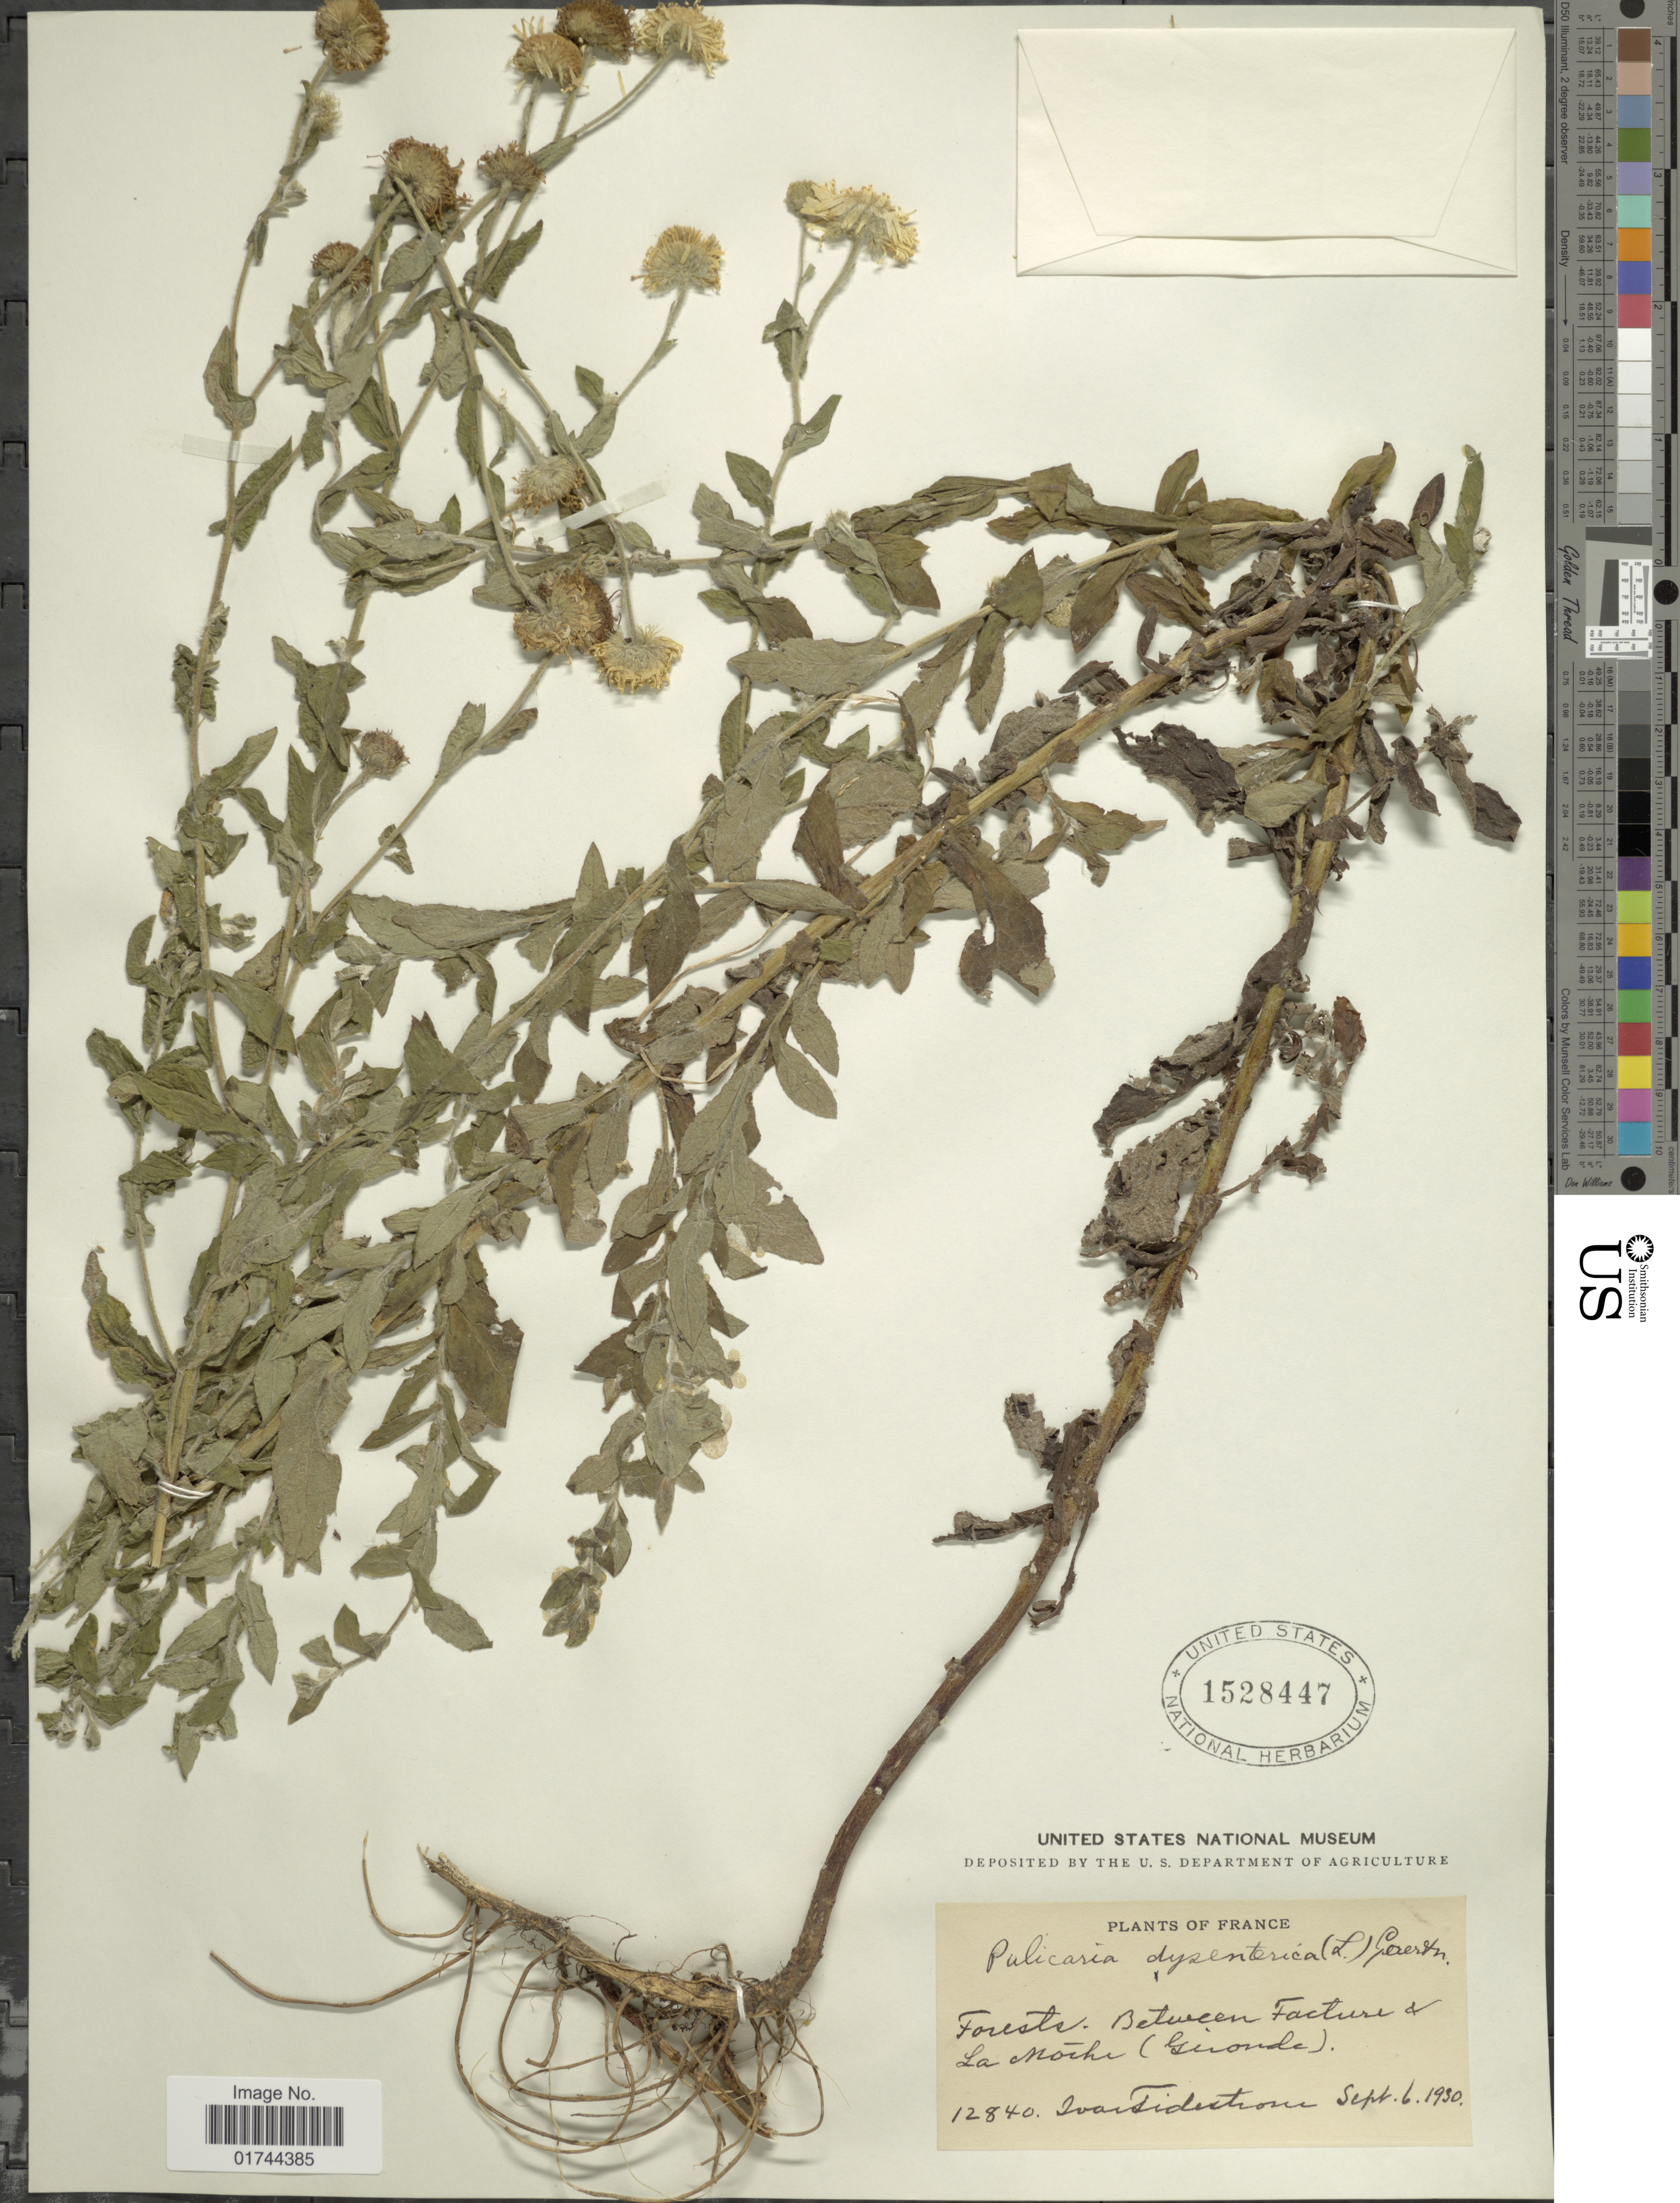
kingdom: Plantae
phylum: Tracheophyta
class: Magnoliopsida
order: Asterales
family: Asteraceae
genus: Pulicaria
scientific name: Pulicaria dysenterica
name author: (L.) Bernh.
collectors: I. F. Tidestrom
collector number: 12840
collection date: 1930-09-06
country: France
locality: Forests, between Facture a La Moche (Gisonde)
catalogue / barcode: US 1528447